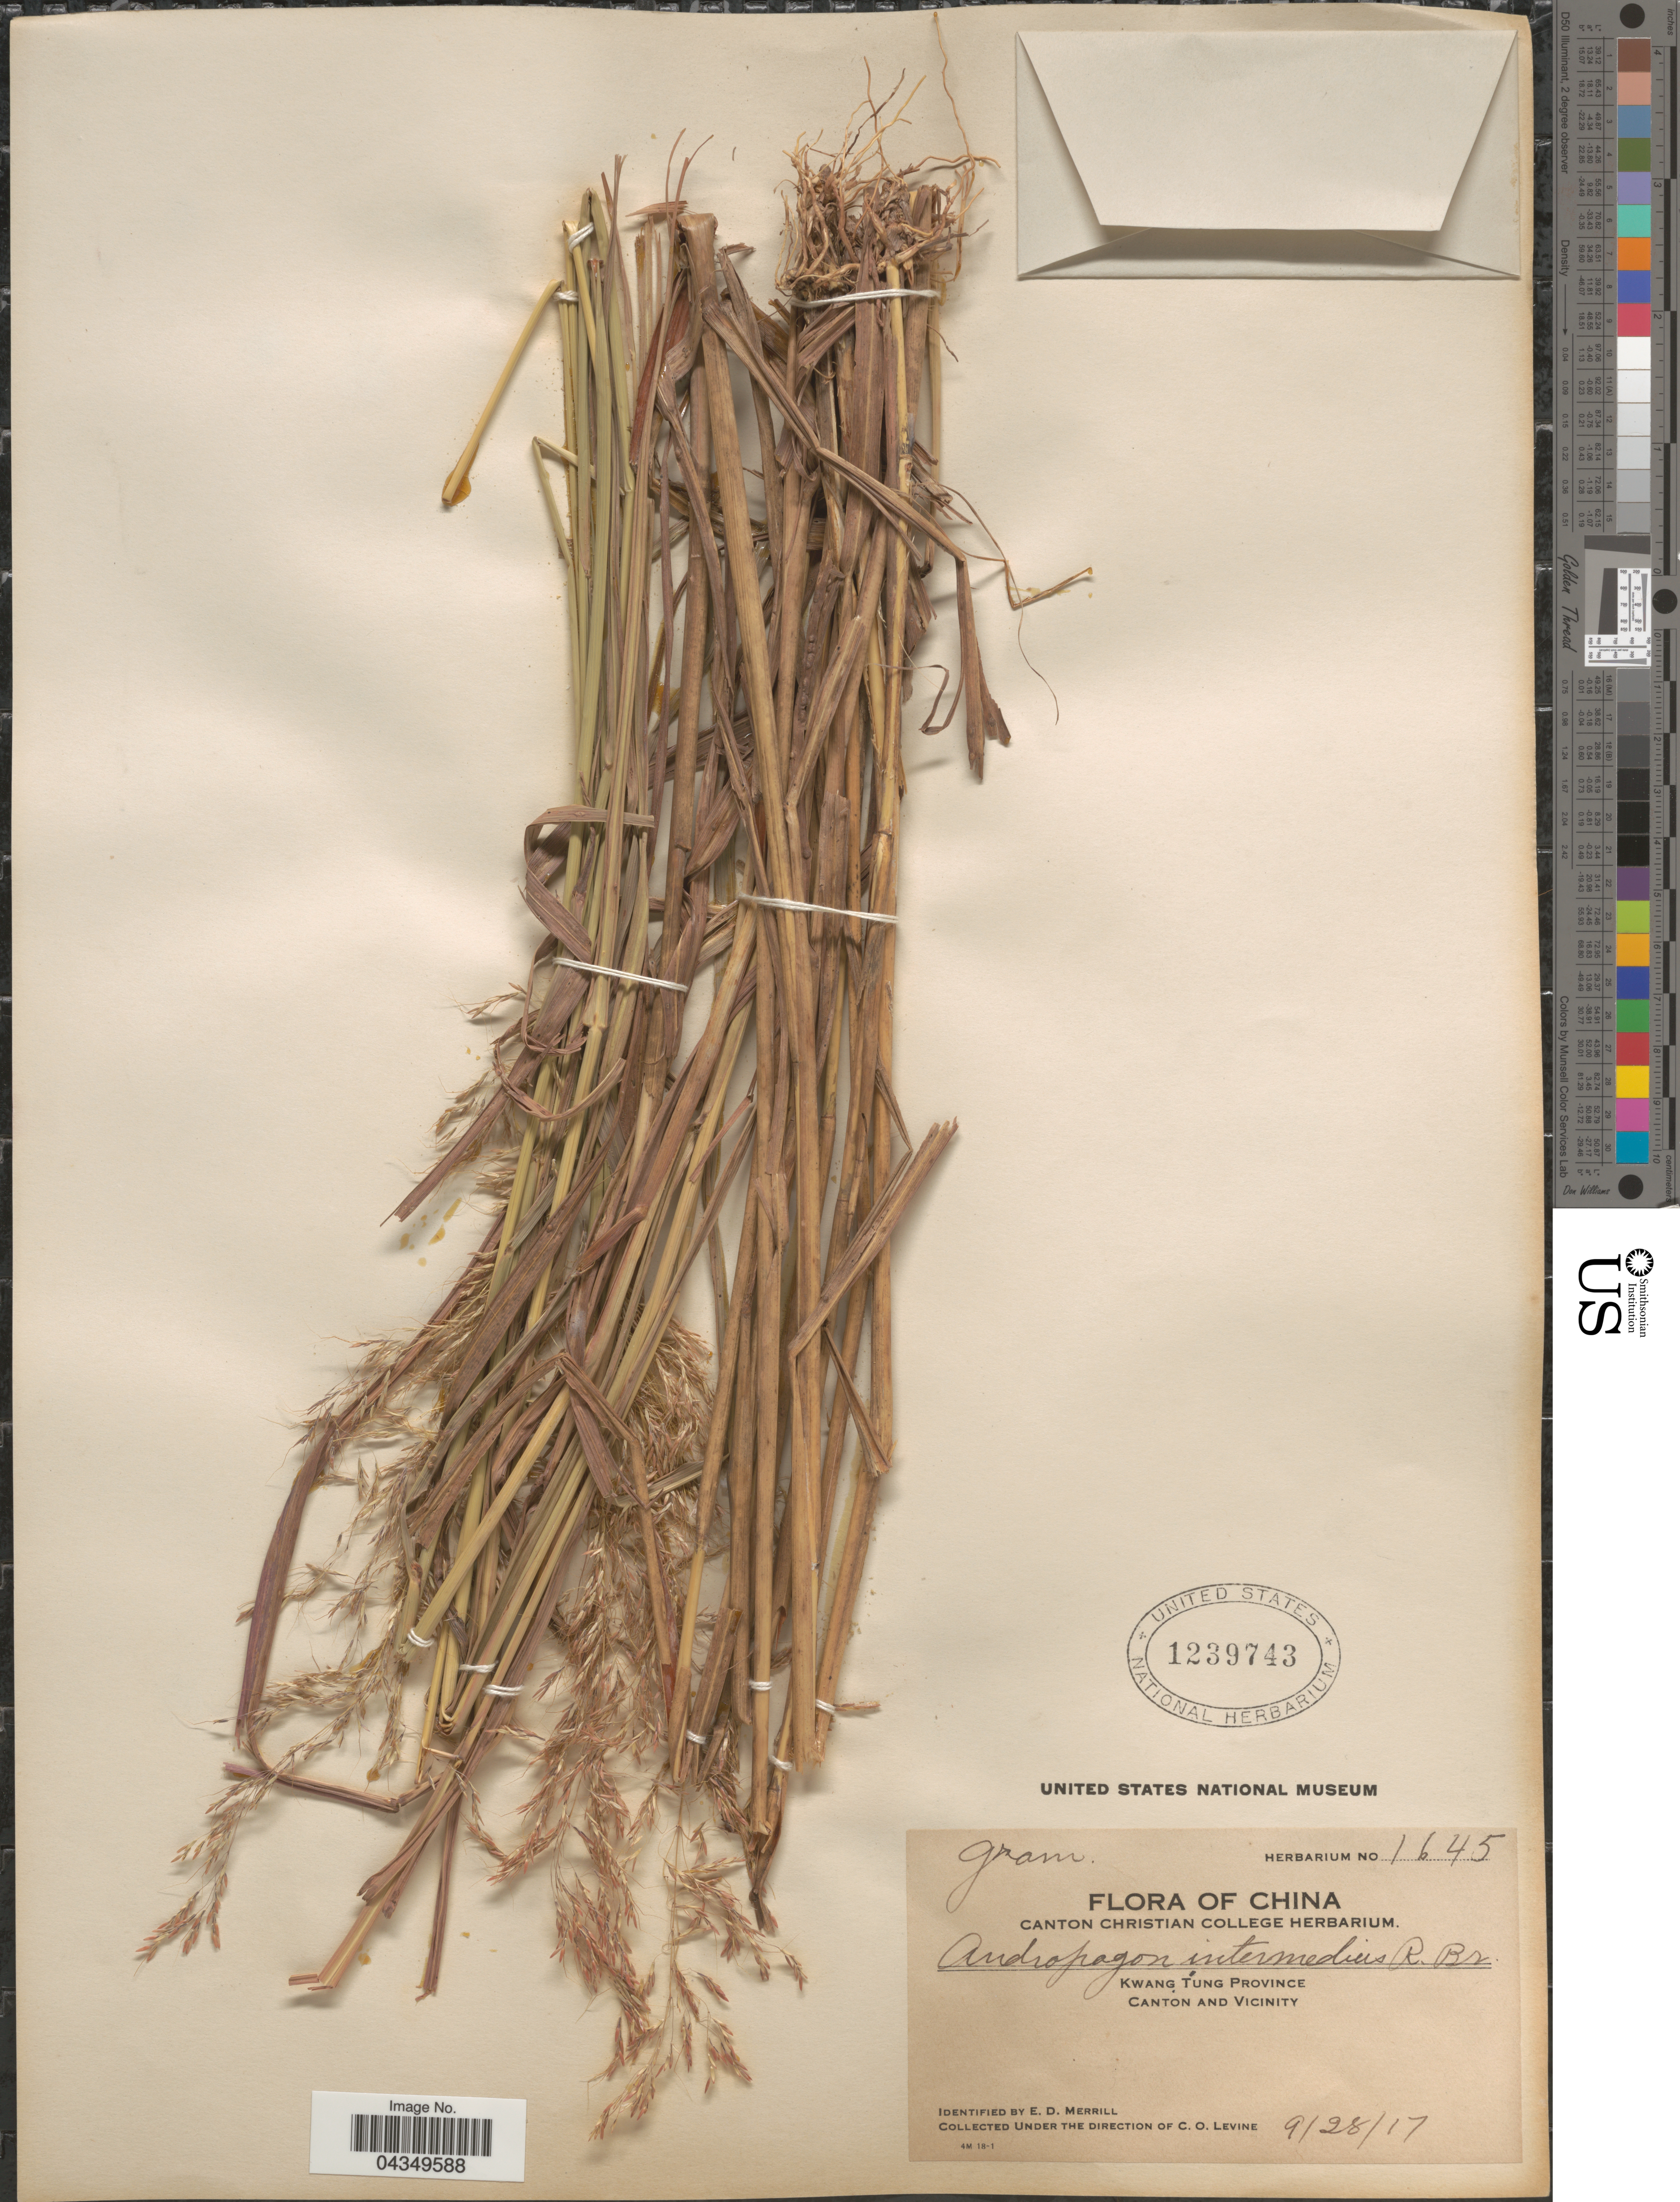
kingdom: Plantae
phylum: Tracheophyta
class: Liliopsida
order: Poales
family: Poaceae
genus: Capillipedium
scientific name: Capillipedium parviflorum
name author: (R. Br.) Stapf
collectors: C. O. Levine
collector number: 1645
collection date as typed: Transcribed d/m/y: 28/9/17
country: China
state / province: Guangdong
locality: Kwang Tung Province. Canton and Vicinity.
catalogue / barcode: US 1239743